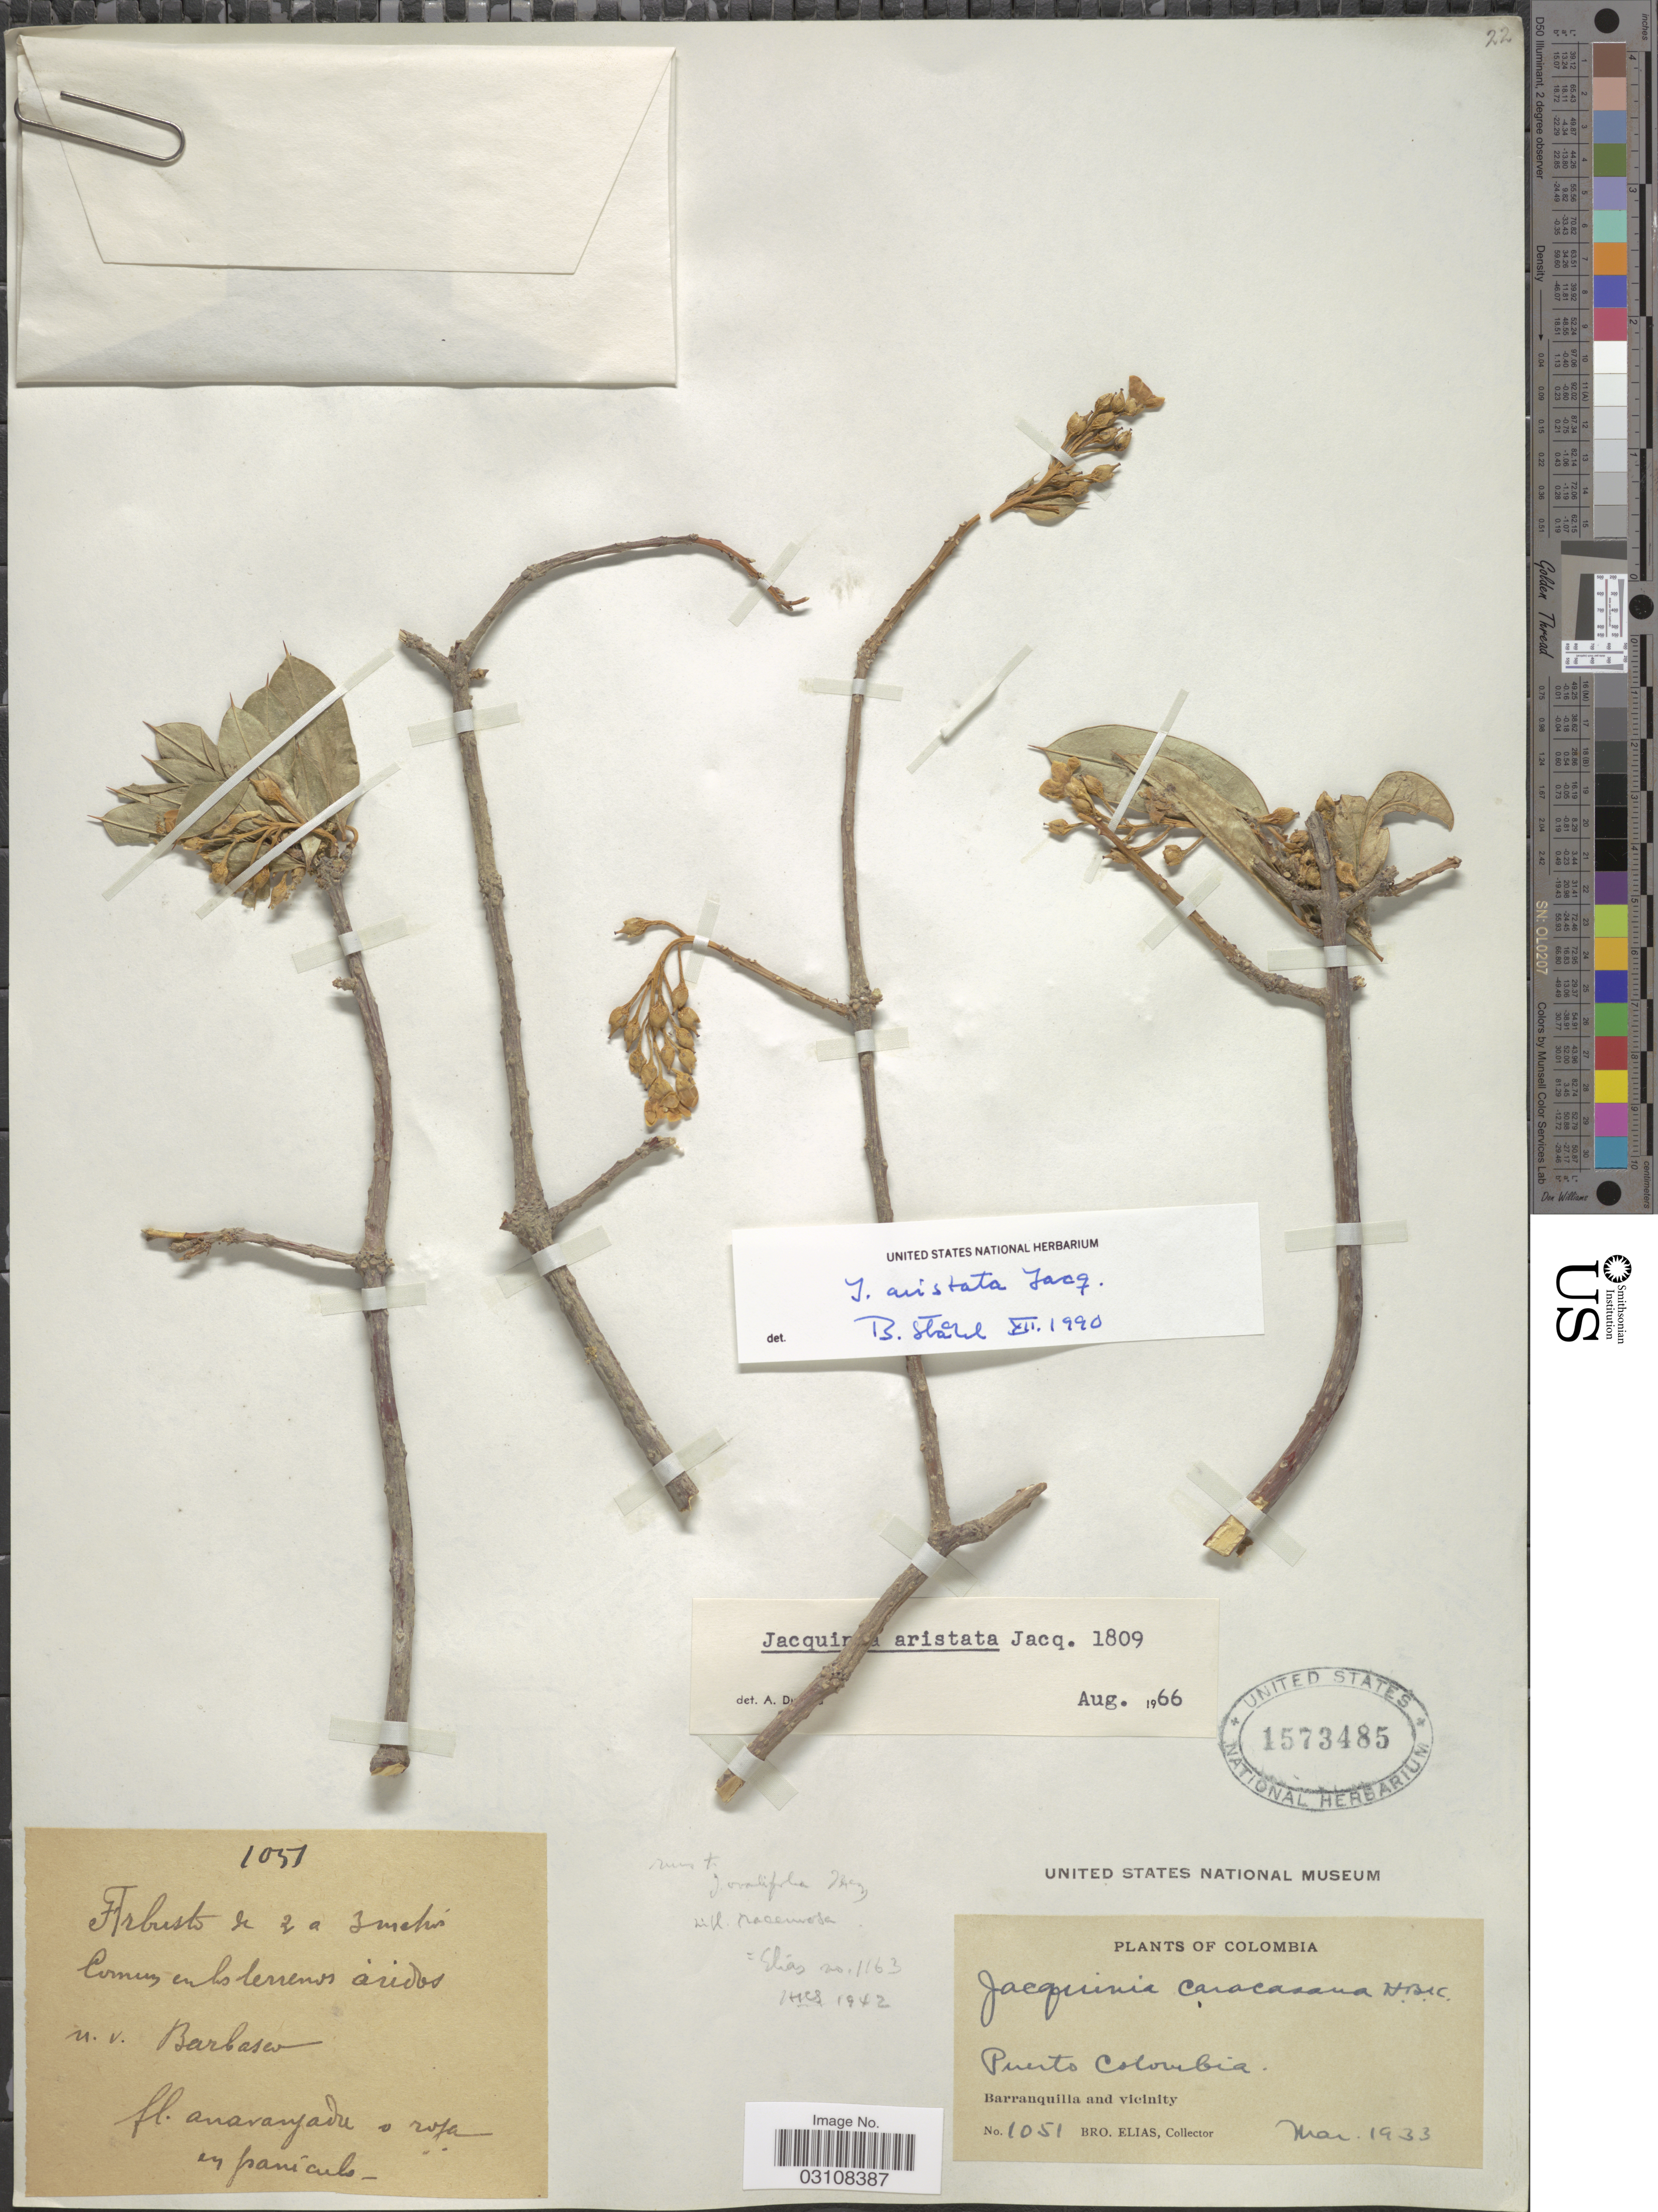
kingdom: Plantae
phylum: Tracheophyta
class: Magnoliopsida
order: Ericales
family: Primulaceae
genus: Bonellia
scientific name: Bonellia frutescens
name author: (Mill.) B. Ståhl & Källersjö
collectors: Bro. Elias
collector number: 1051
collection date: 1933-03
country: Colombia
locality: Puerto Colombia. Barranquilla and vicinity.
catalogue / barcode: US 1573485